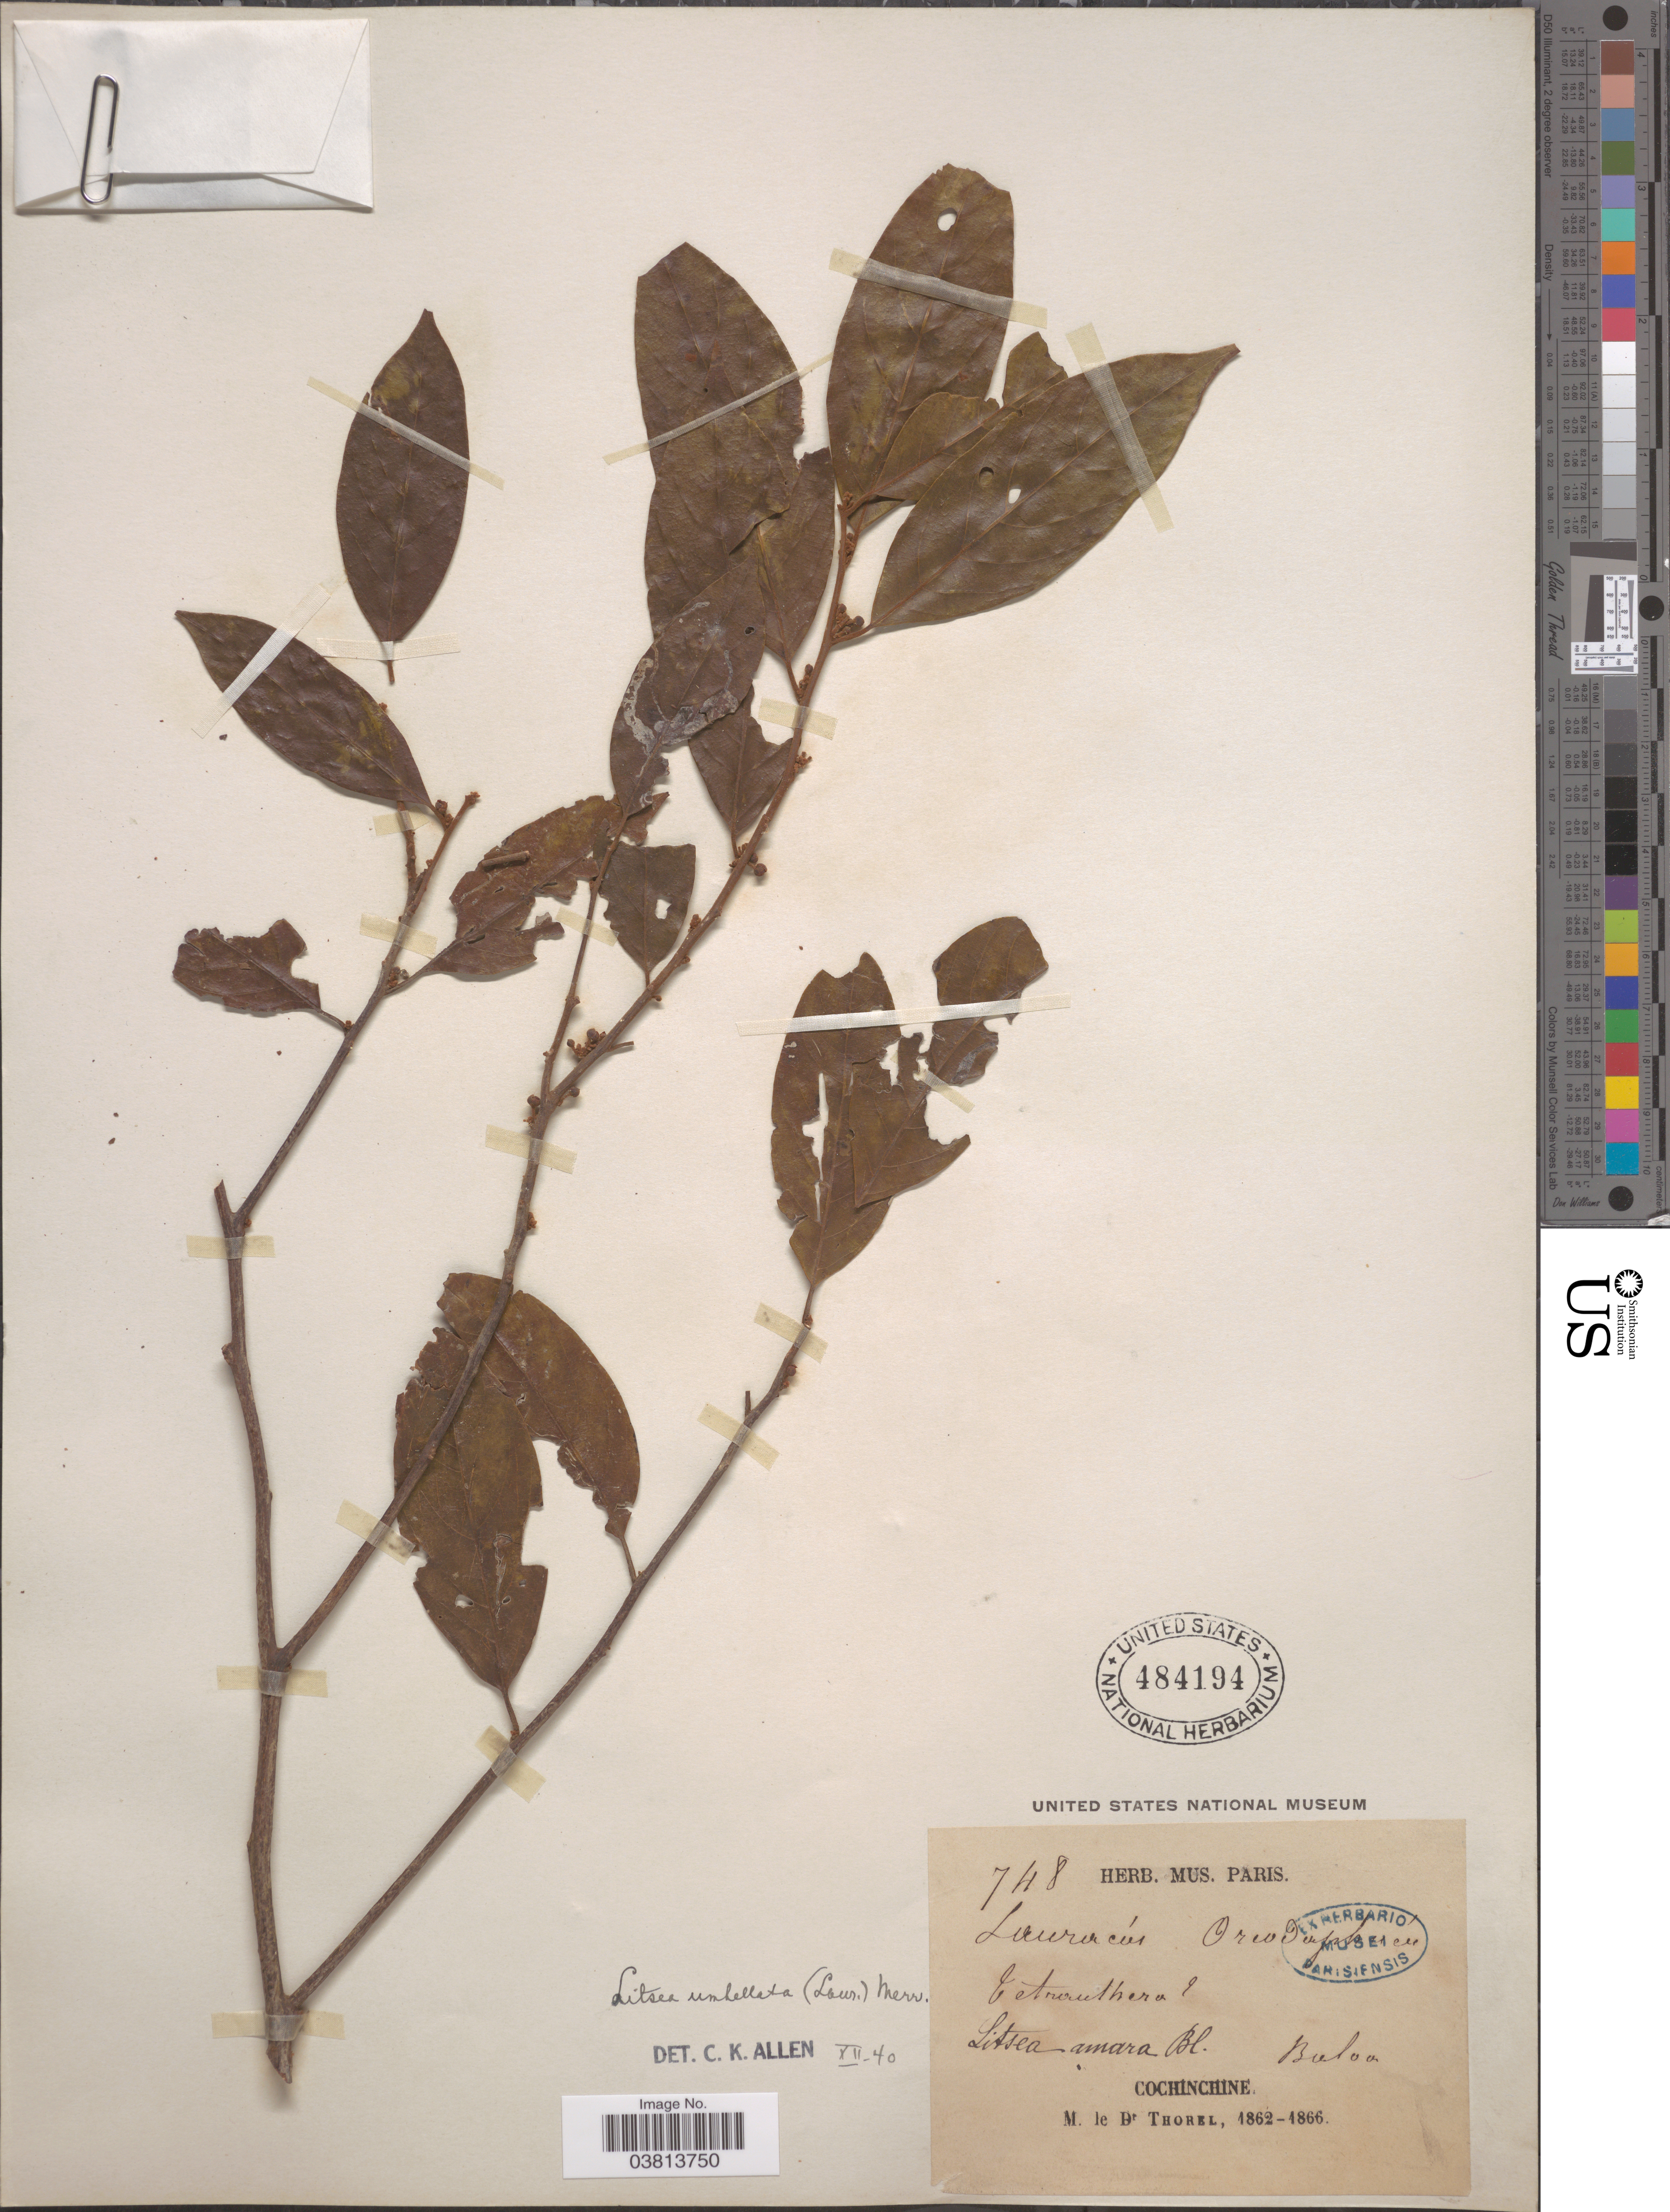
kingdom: Plantae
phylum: Tracheophyta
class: Magnoliopsida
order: Laurales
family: Lauraceae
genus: Litsea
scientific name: Litsea amara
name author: Blume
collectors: Thorel, M. "M. [=Monsieur] Thorel" DO NOT USE (error for C. Thorel)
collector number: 748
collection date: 1862/1866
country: Vietnam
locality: Bolon. Cochinchine.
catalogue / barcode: US 484194